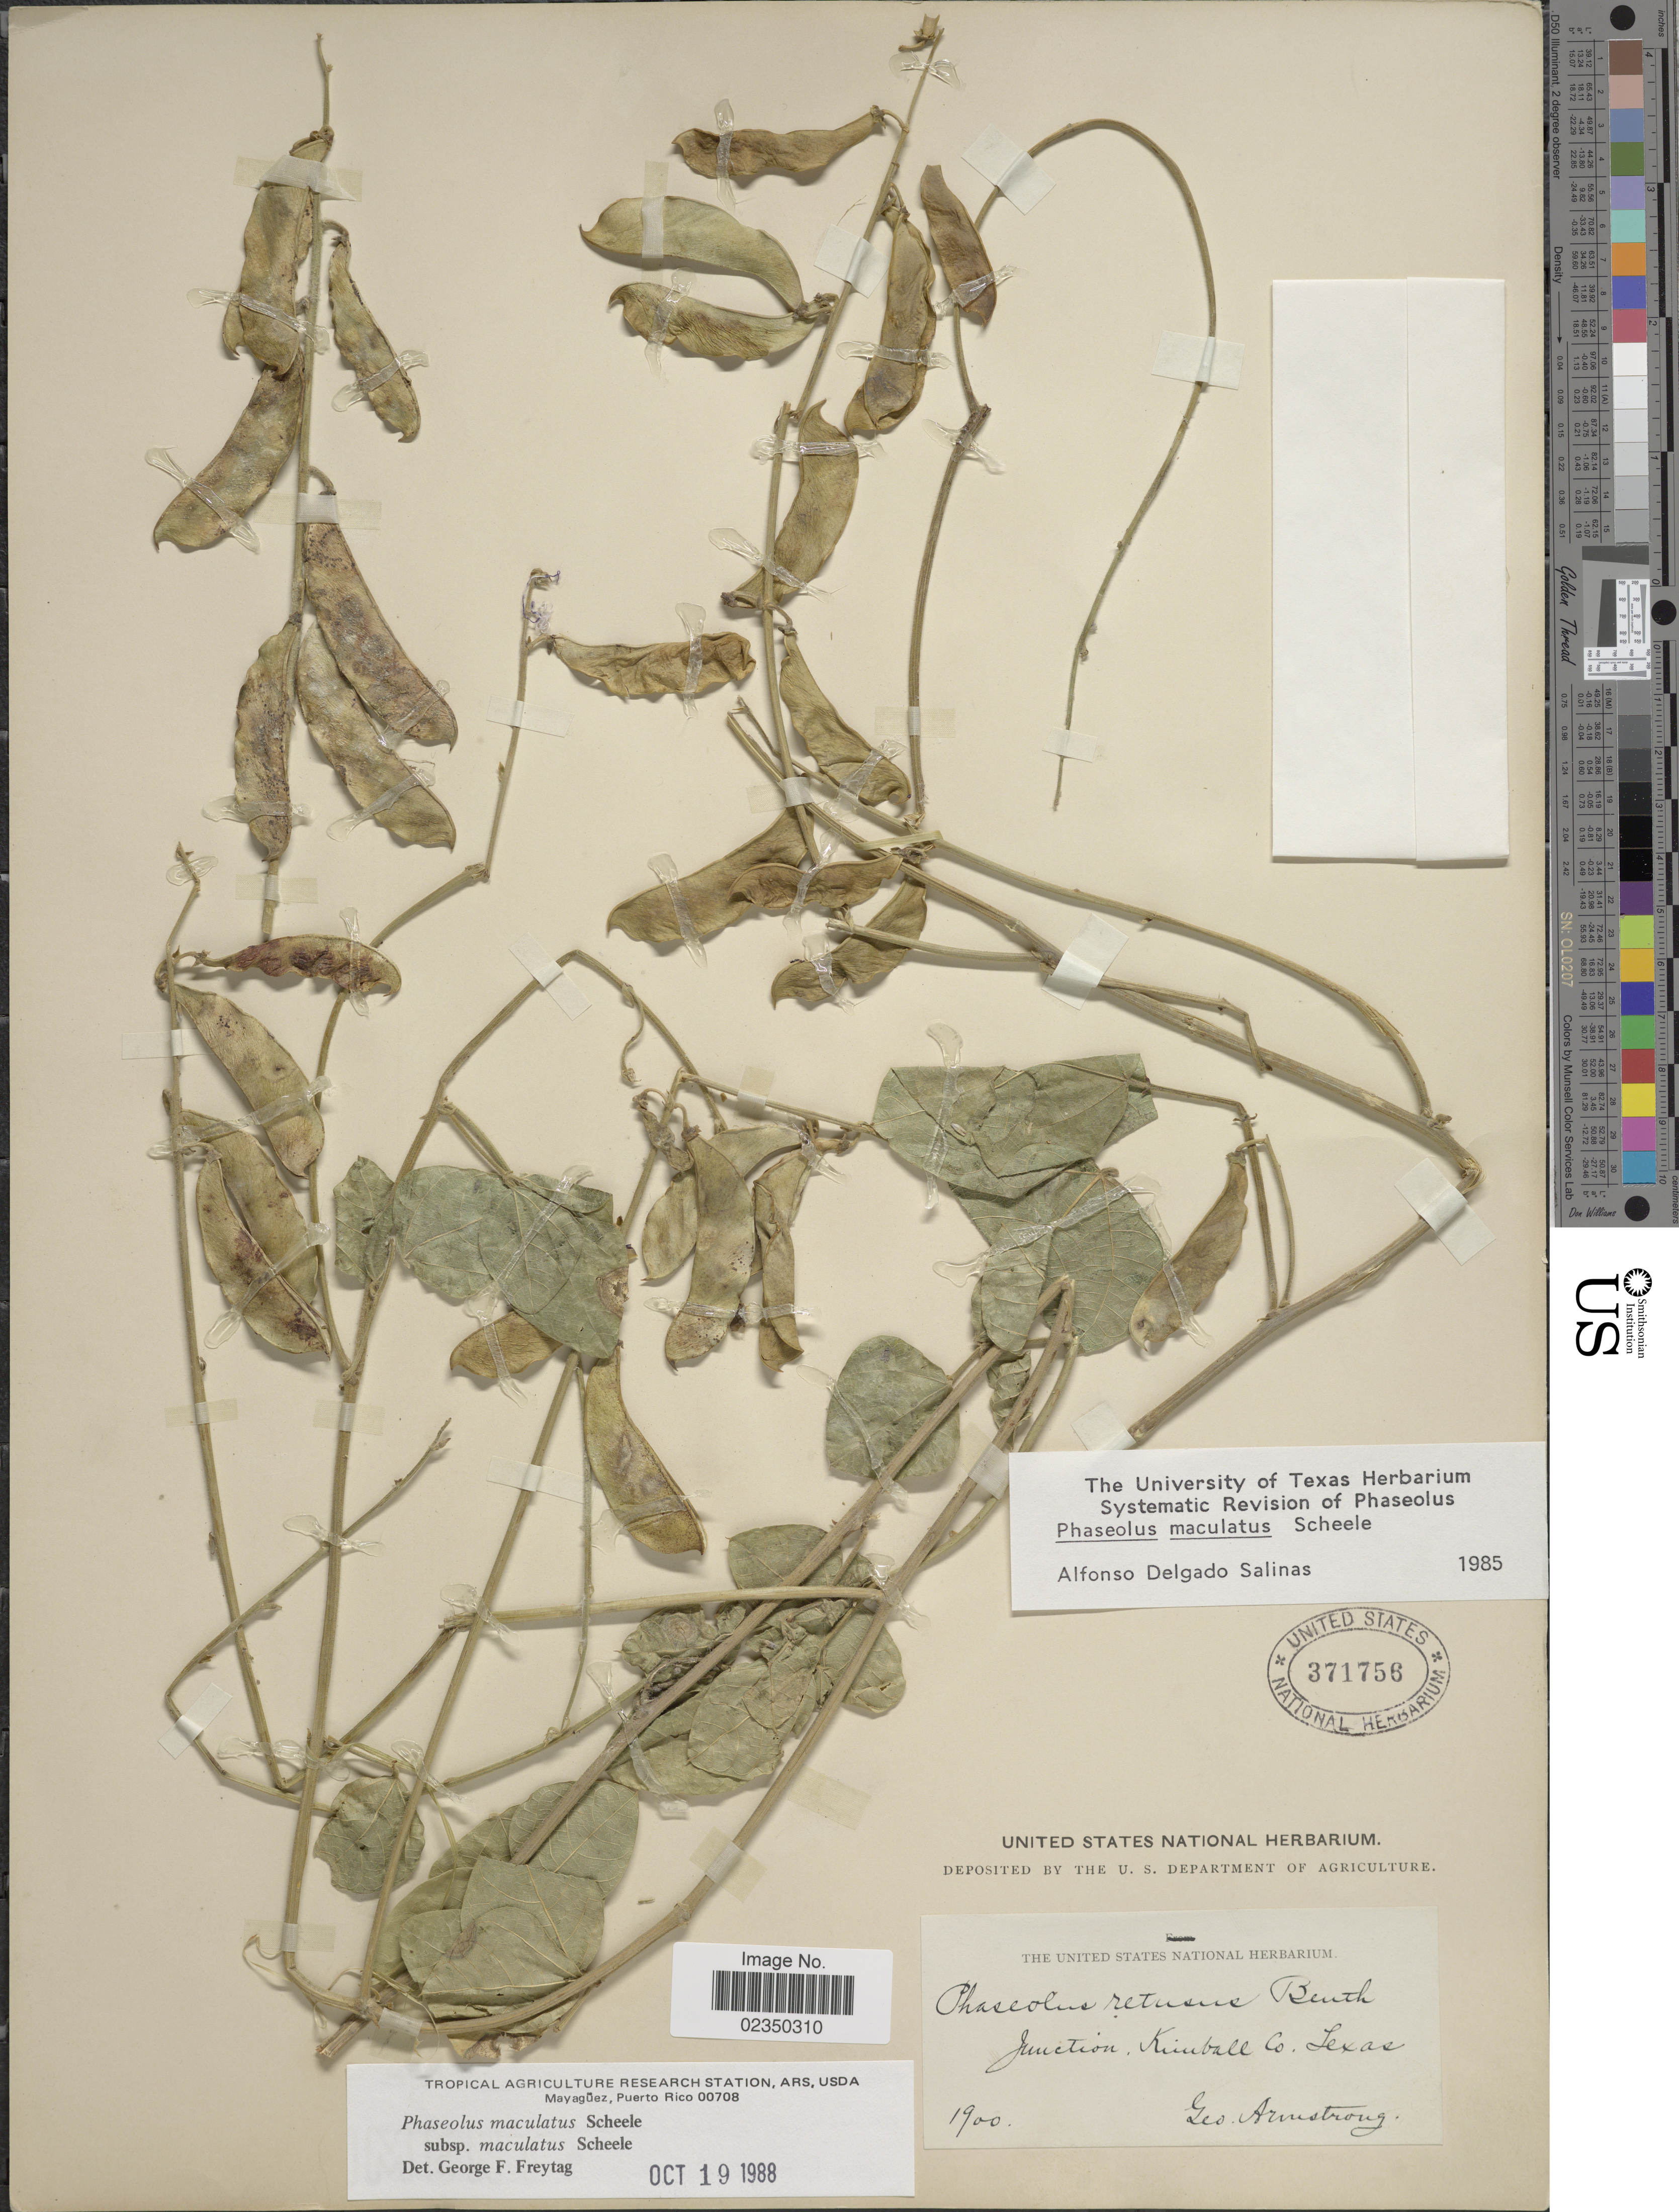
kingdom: Plantae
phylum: Tracheophyta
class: Magnoliopsida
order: Fabales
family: Fabaceae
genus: Phaseolus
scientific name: Phaseolus maculatus subsp. maculatus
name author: Scheele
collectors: G. Armstrong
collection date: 1900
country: United States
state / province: Texas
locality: Junction, Kimball Co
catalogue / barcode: US 371756